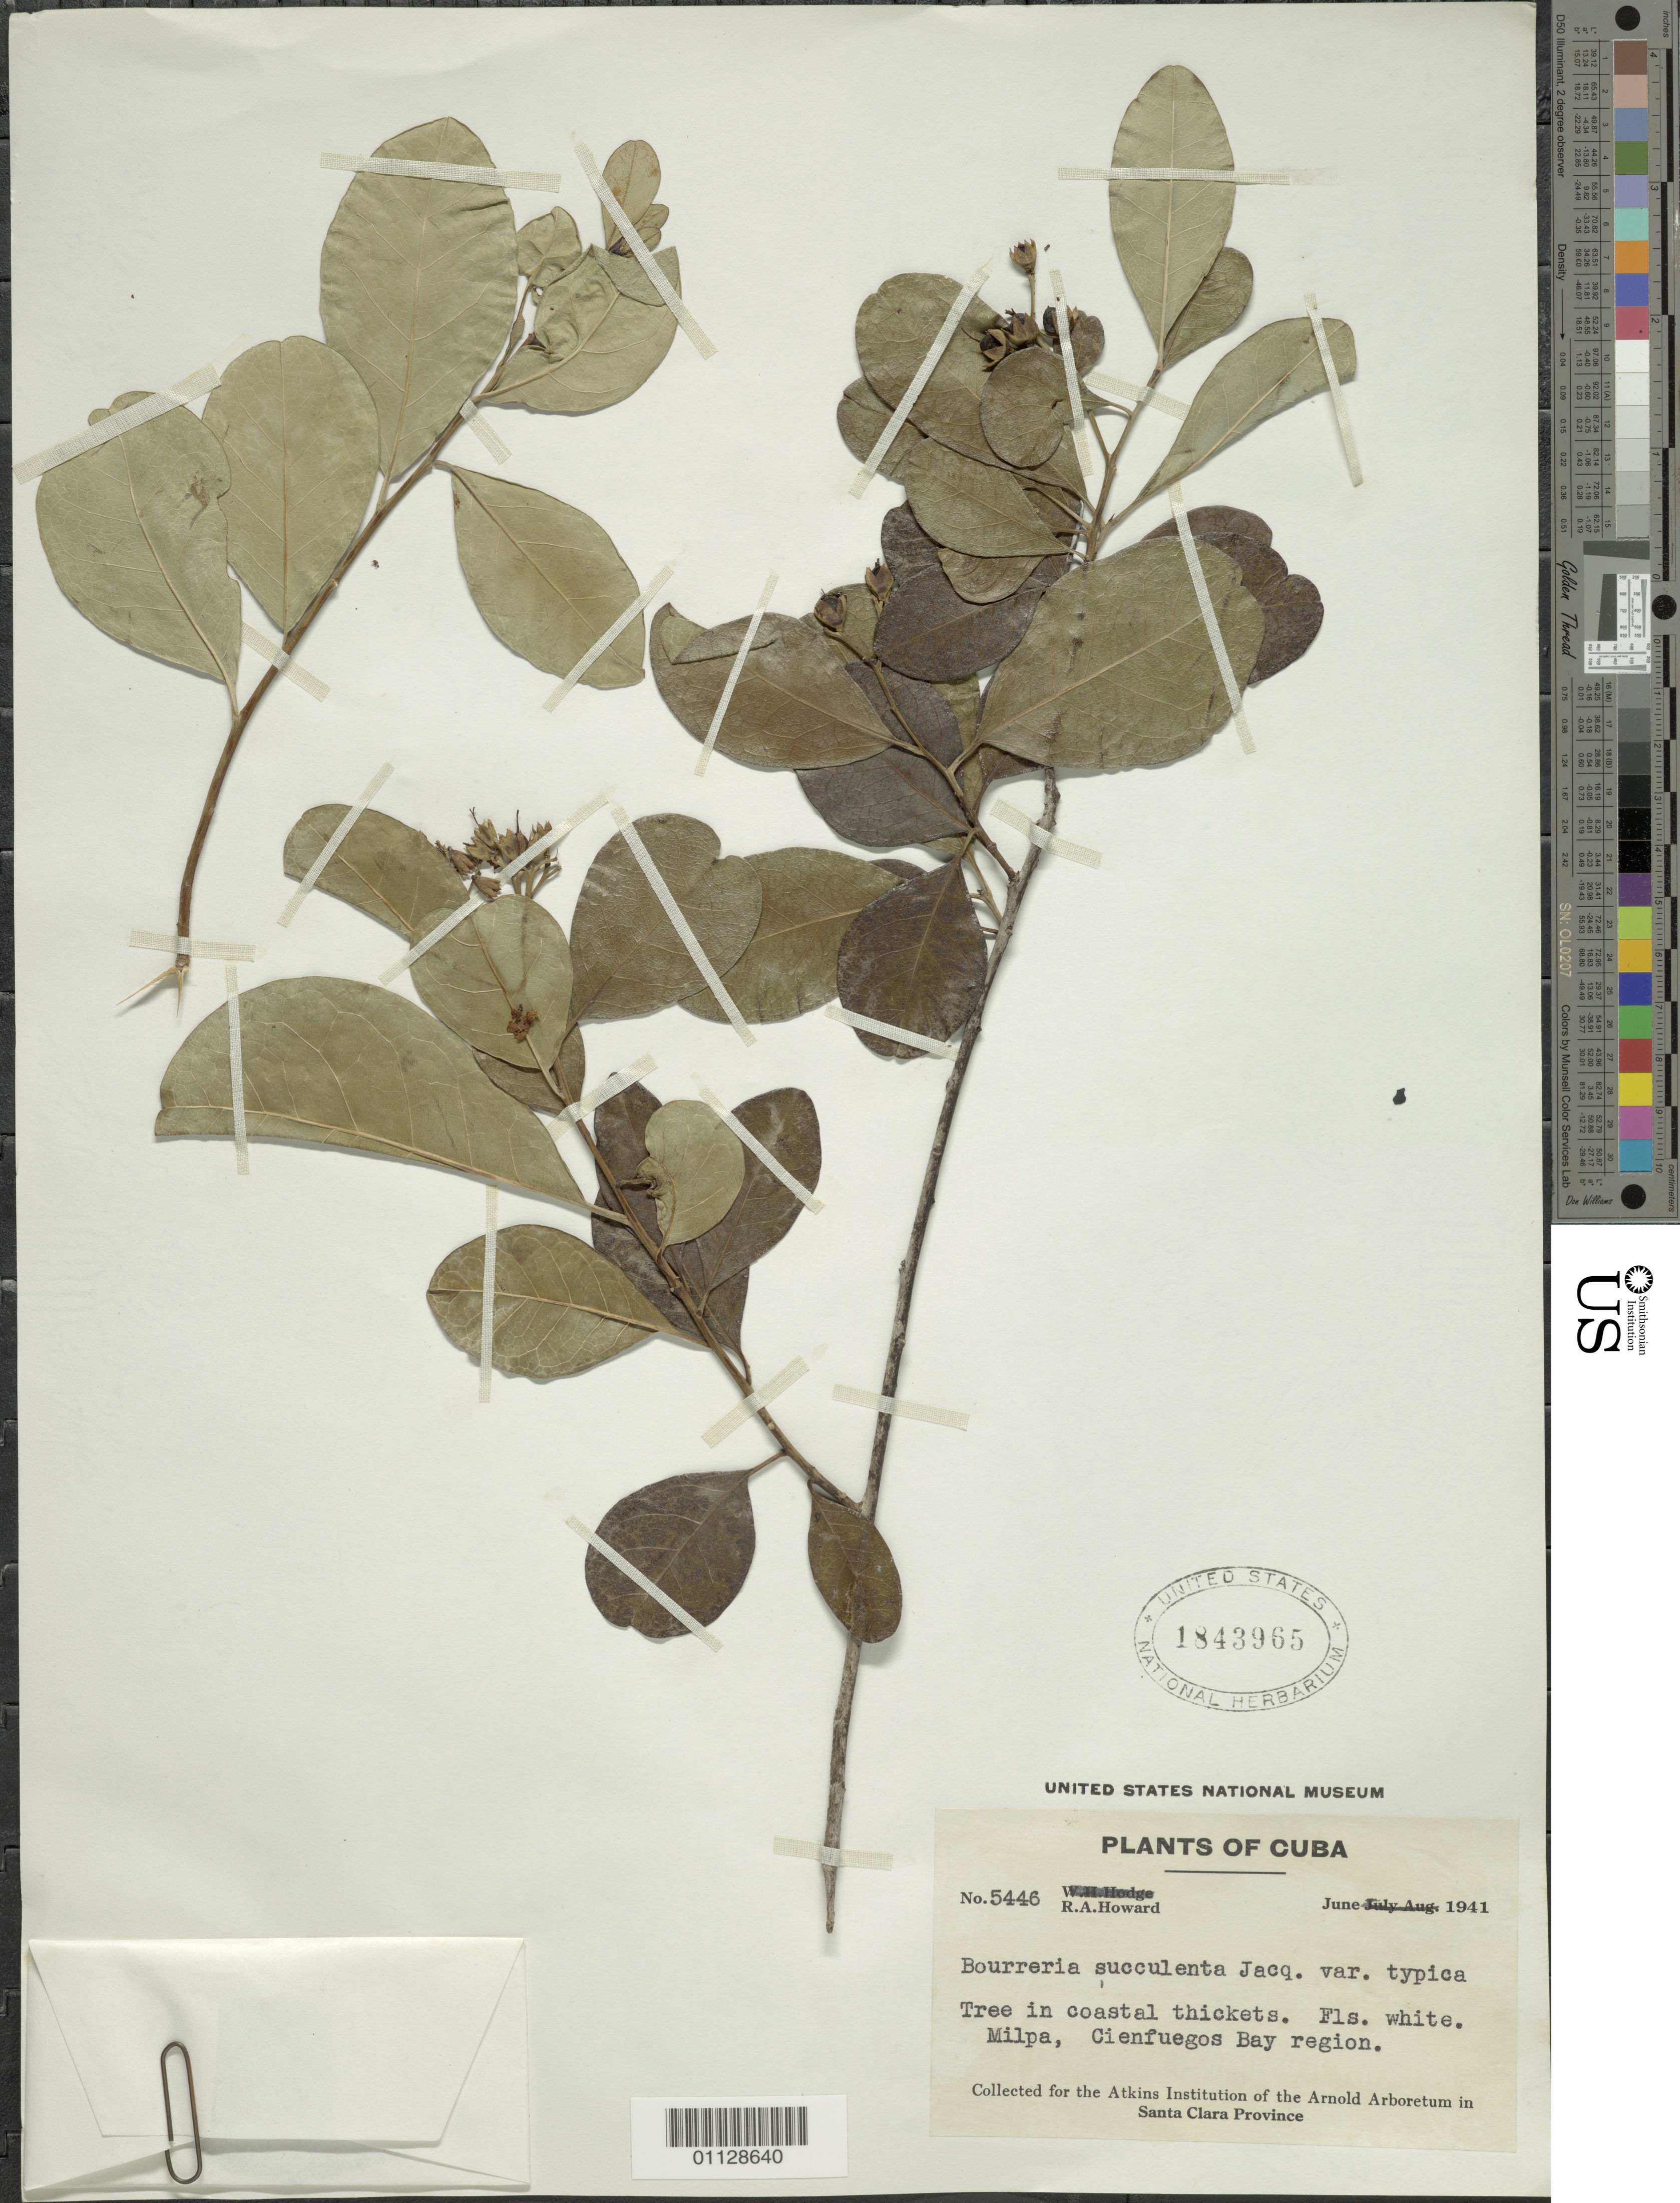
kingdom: Plantae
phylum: Tracheophyta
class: Magnoliopsida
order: Boraginales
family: Ehretiaceae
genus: Bourreria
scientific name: Bourreria succulenta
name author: Jacq.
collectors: R. A. Howard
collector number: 5446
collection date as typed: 01 Jun 1941 to 30 Jun 1941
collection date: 1941-06-01/1941-06-30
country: Cuba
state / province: Cienfuegos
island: Cuba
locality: Coastal thicket, Milpa, Cienfuegos Bay region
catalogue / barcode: US 1843965